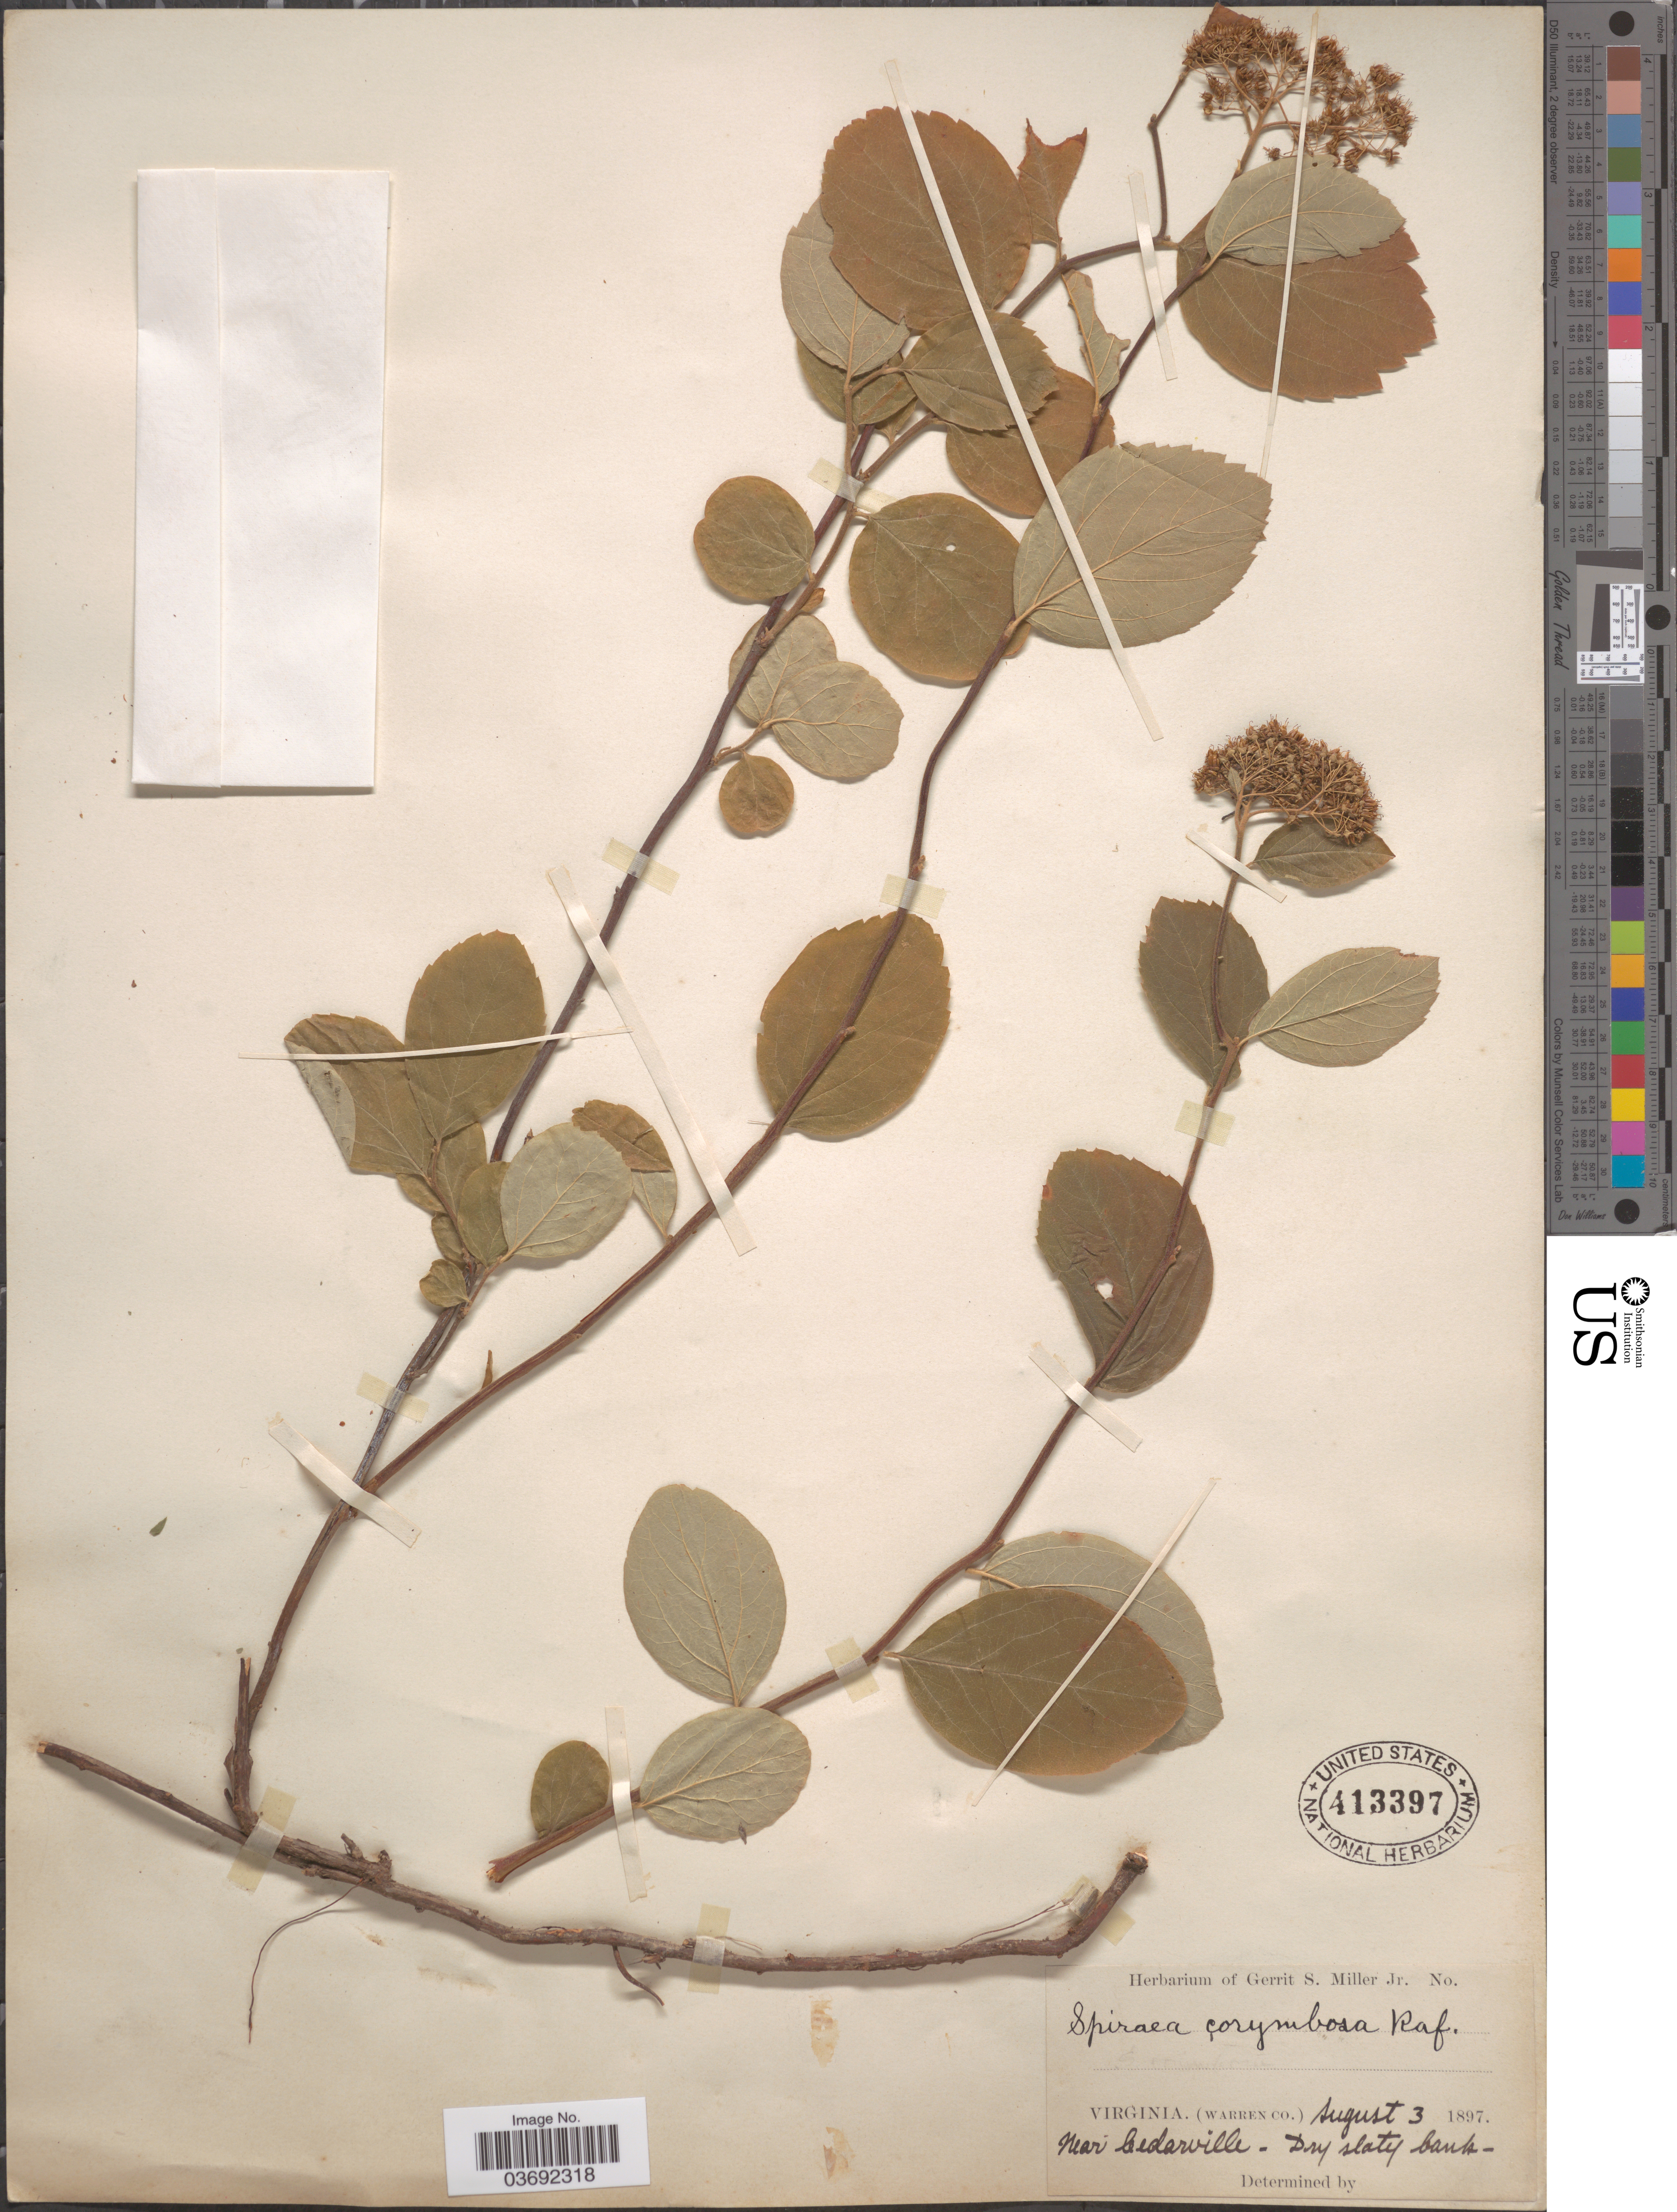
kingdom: Plantae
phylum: Tracheophyta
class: Magnoliopsida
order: Rosales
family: Rosaceae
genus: Spiraea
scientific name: Spiraea corymbosa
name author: Raf.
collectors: ex herb. Gerrit S. Miller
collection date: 1897-08-03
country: United States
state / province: Virginia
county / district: Warren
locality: Near Cedarville.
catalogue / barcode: US 413397